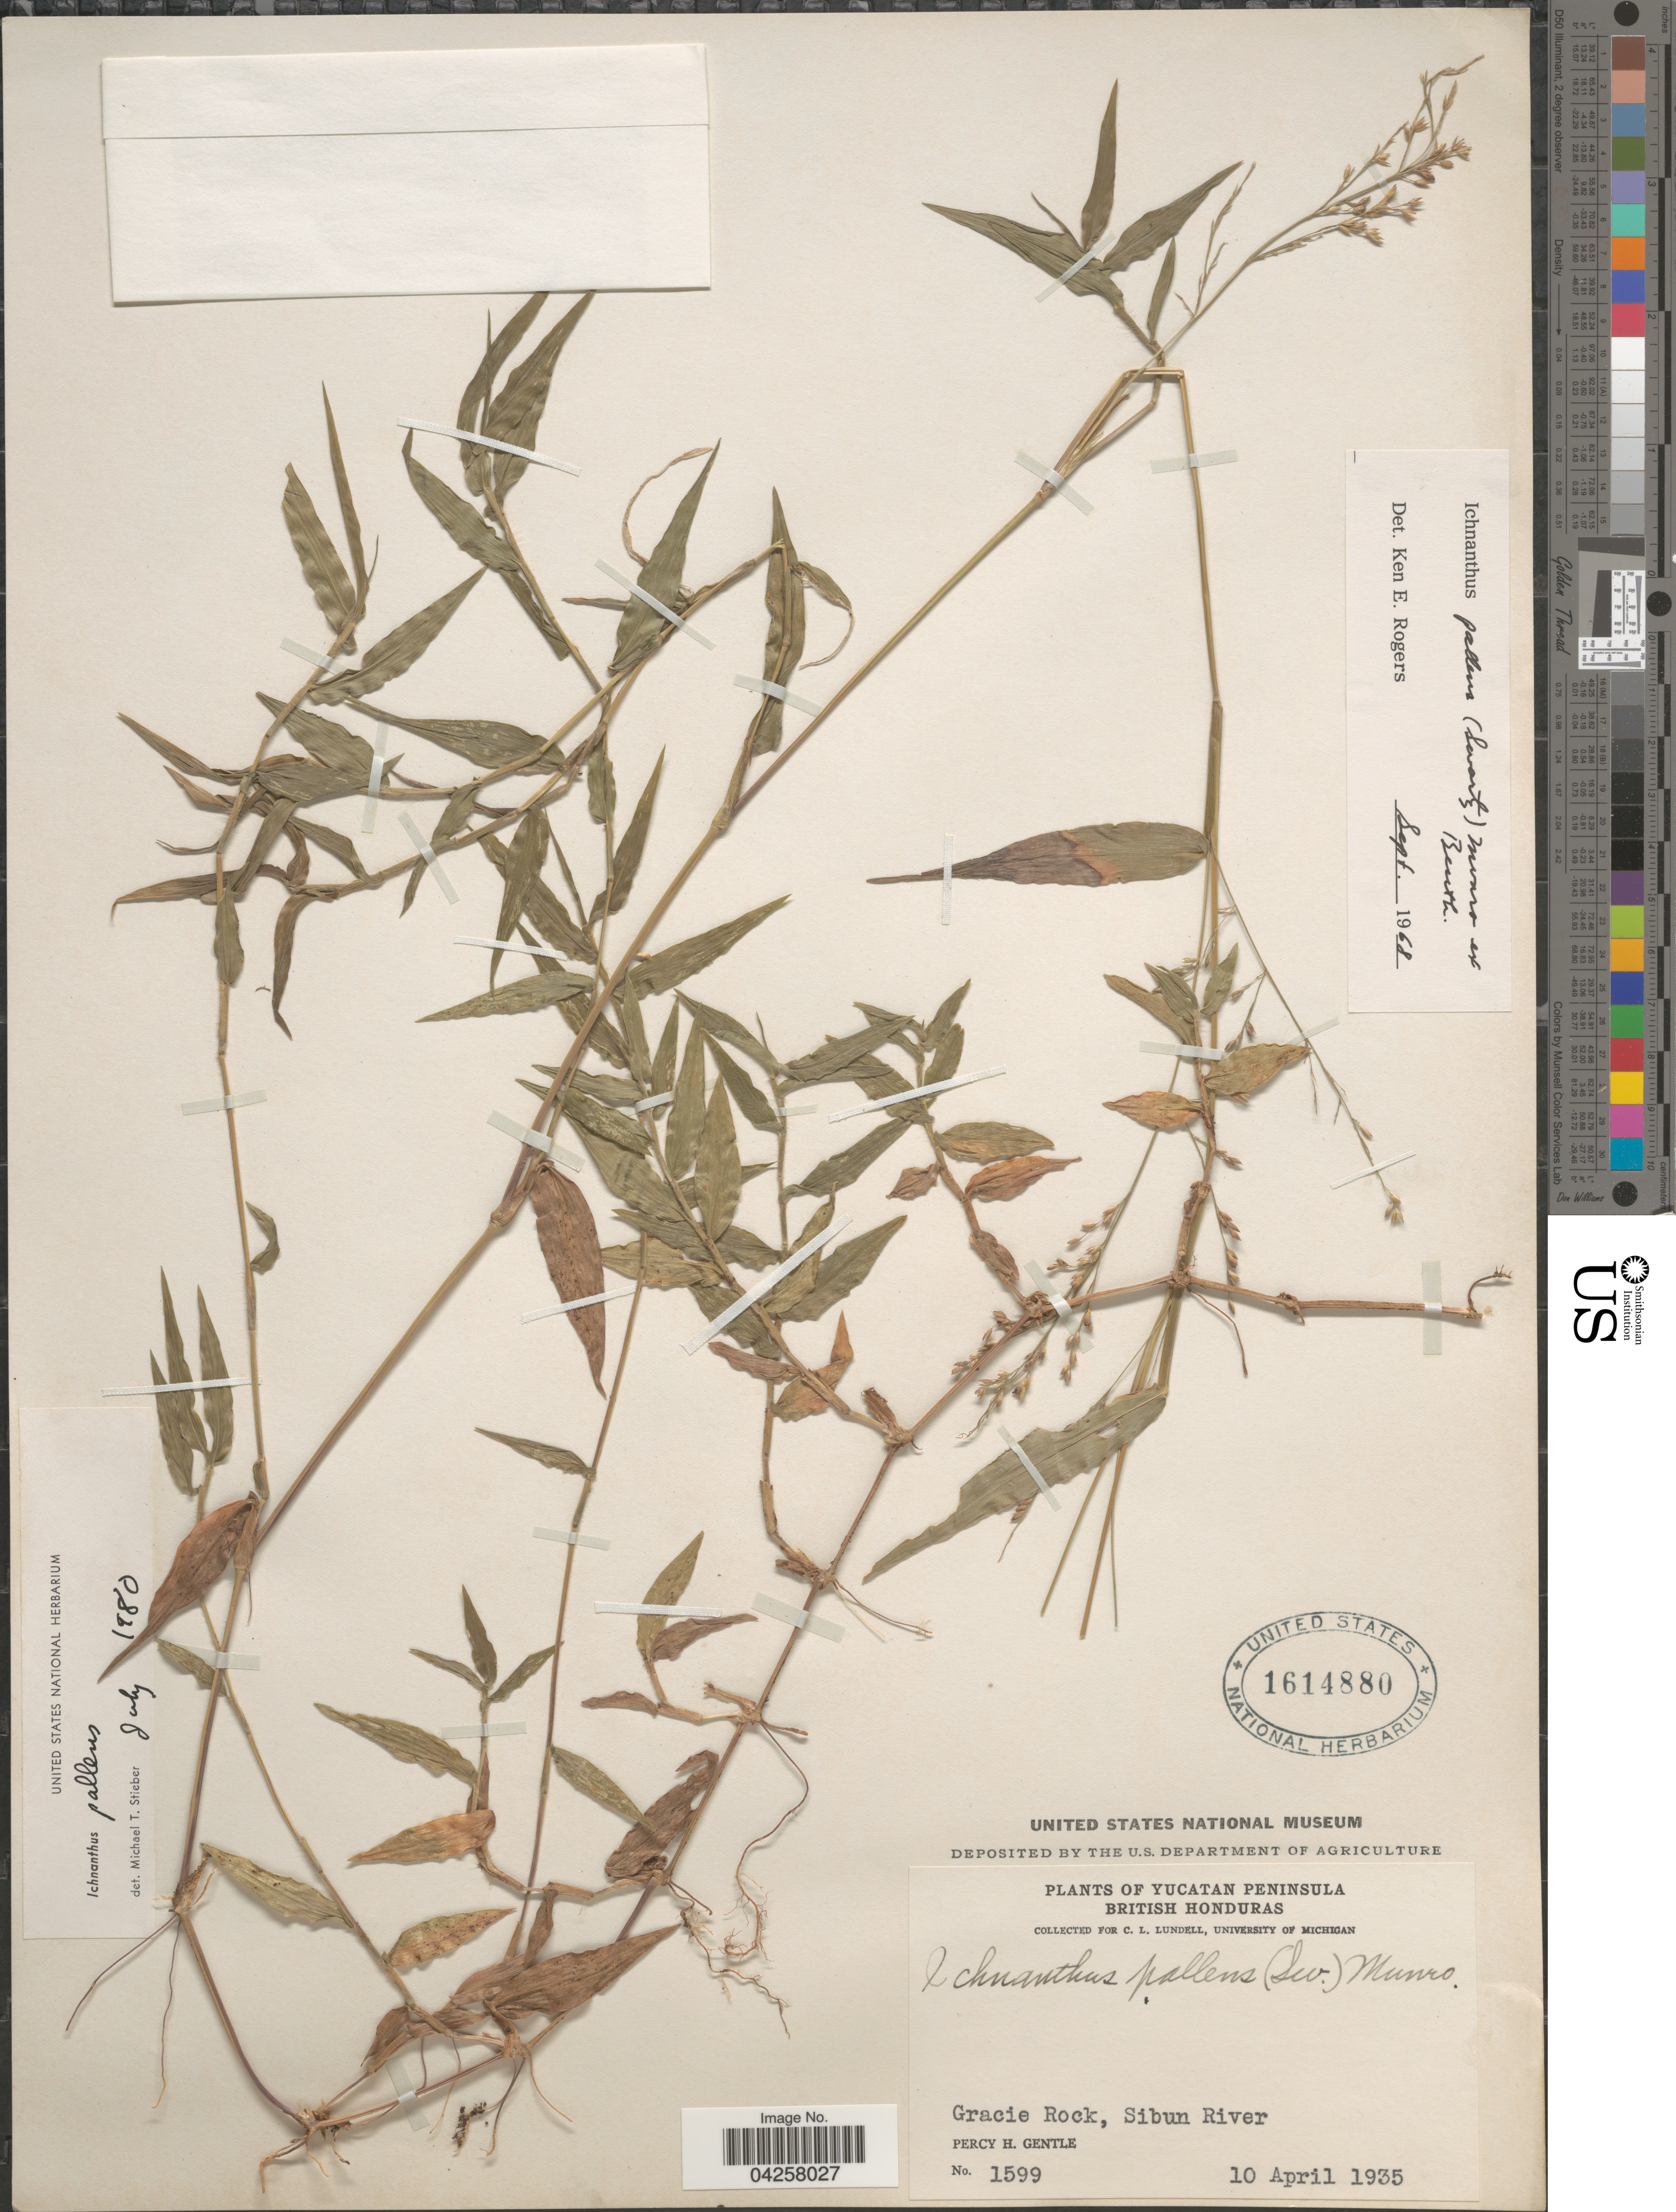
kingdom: Plantae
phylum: Tracheophyta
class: Liliopsida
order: Poales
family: Poaceae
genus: Ichnanthus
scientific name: Ichnanthus pallens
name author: (Sw.) Munro ex Benth.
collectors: P. H. Gentle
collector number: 1599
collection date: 1935-04-10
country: Belize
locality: Yucatan Peninsula. British Honduras. Gracie Rock, Sibun River.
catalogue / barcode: US 1614880